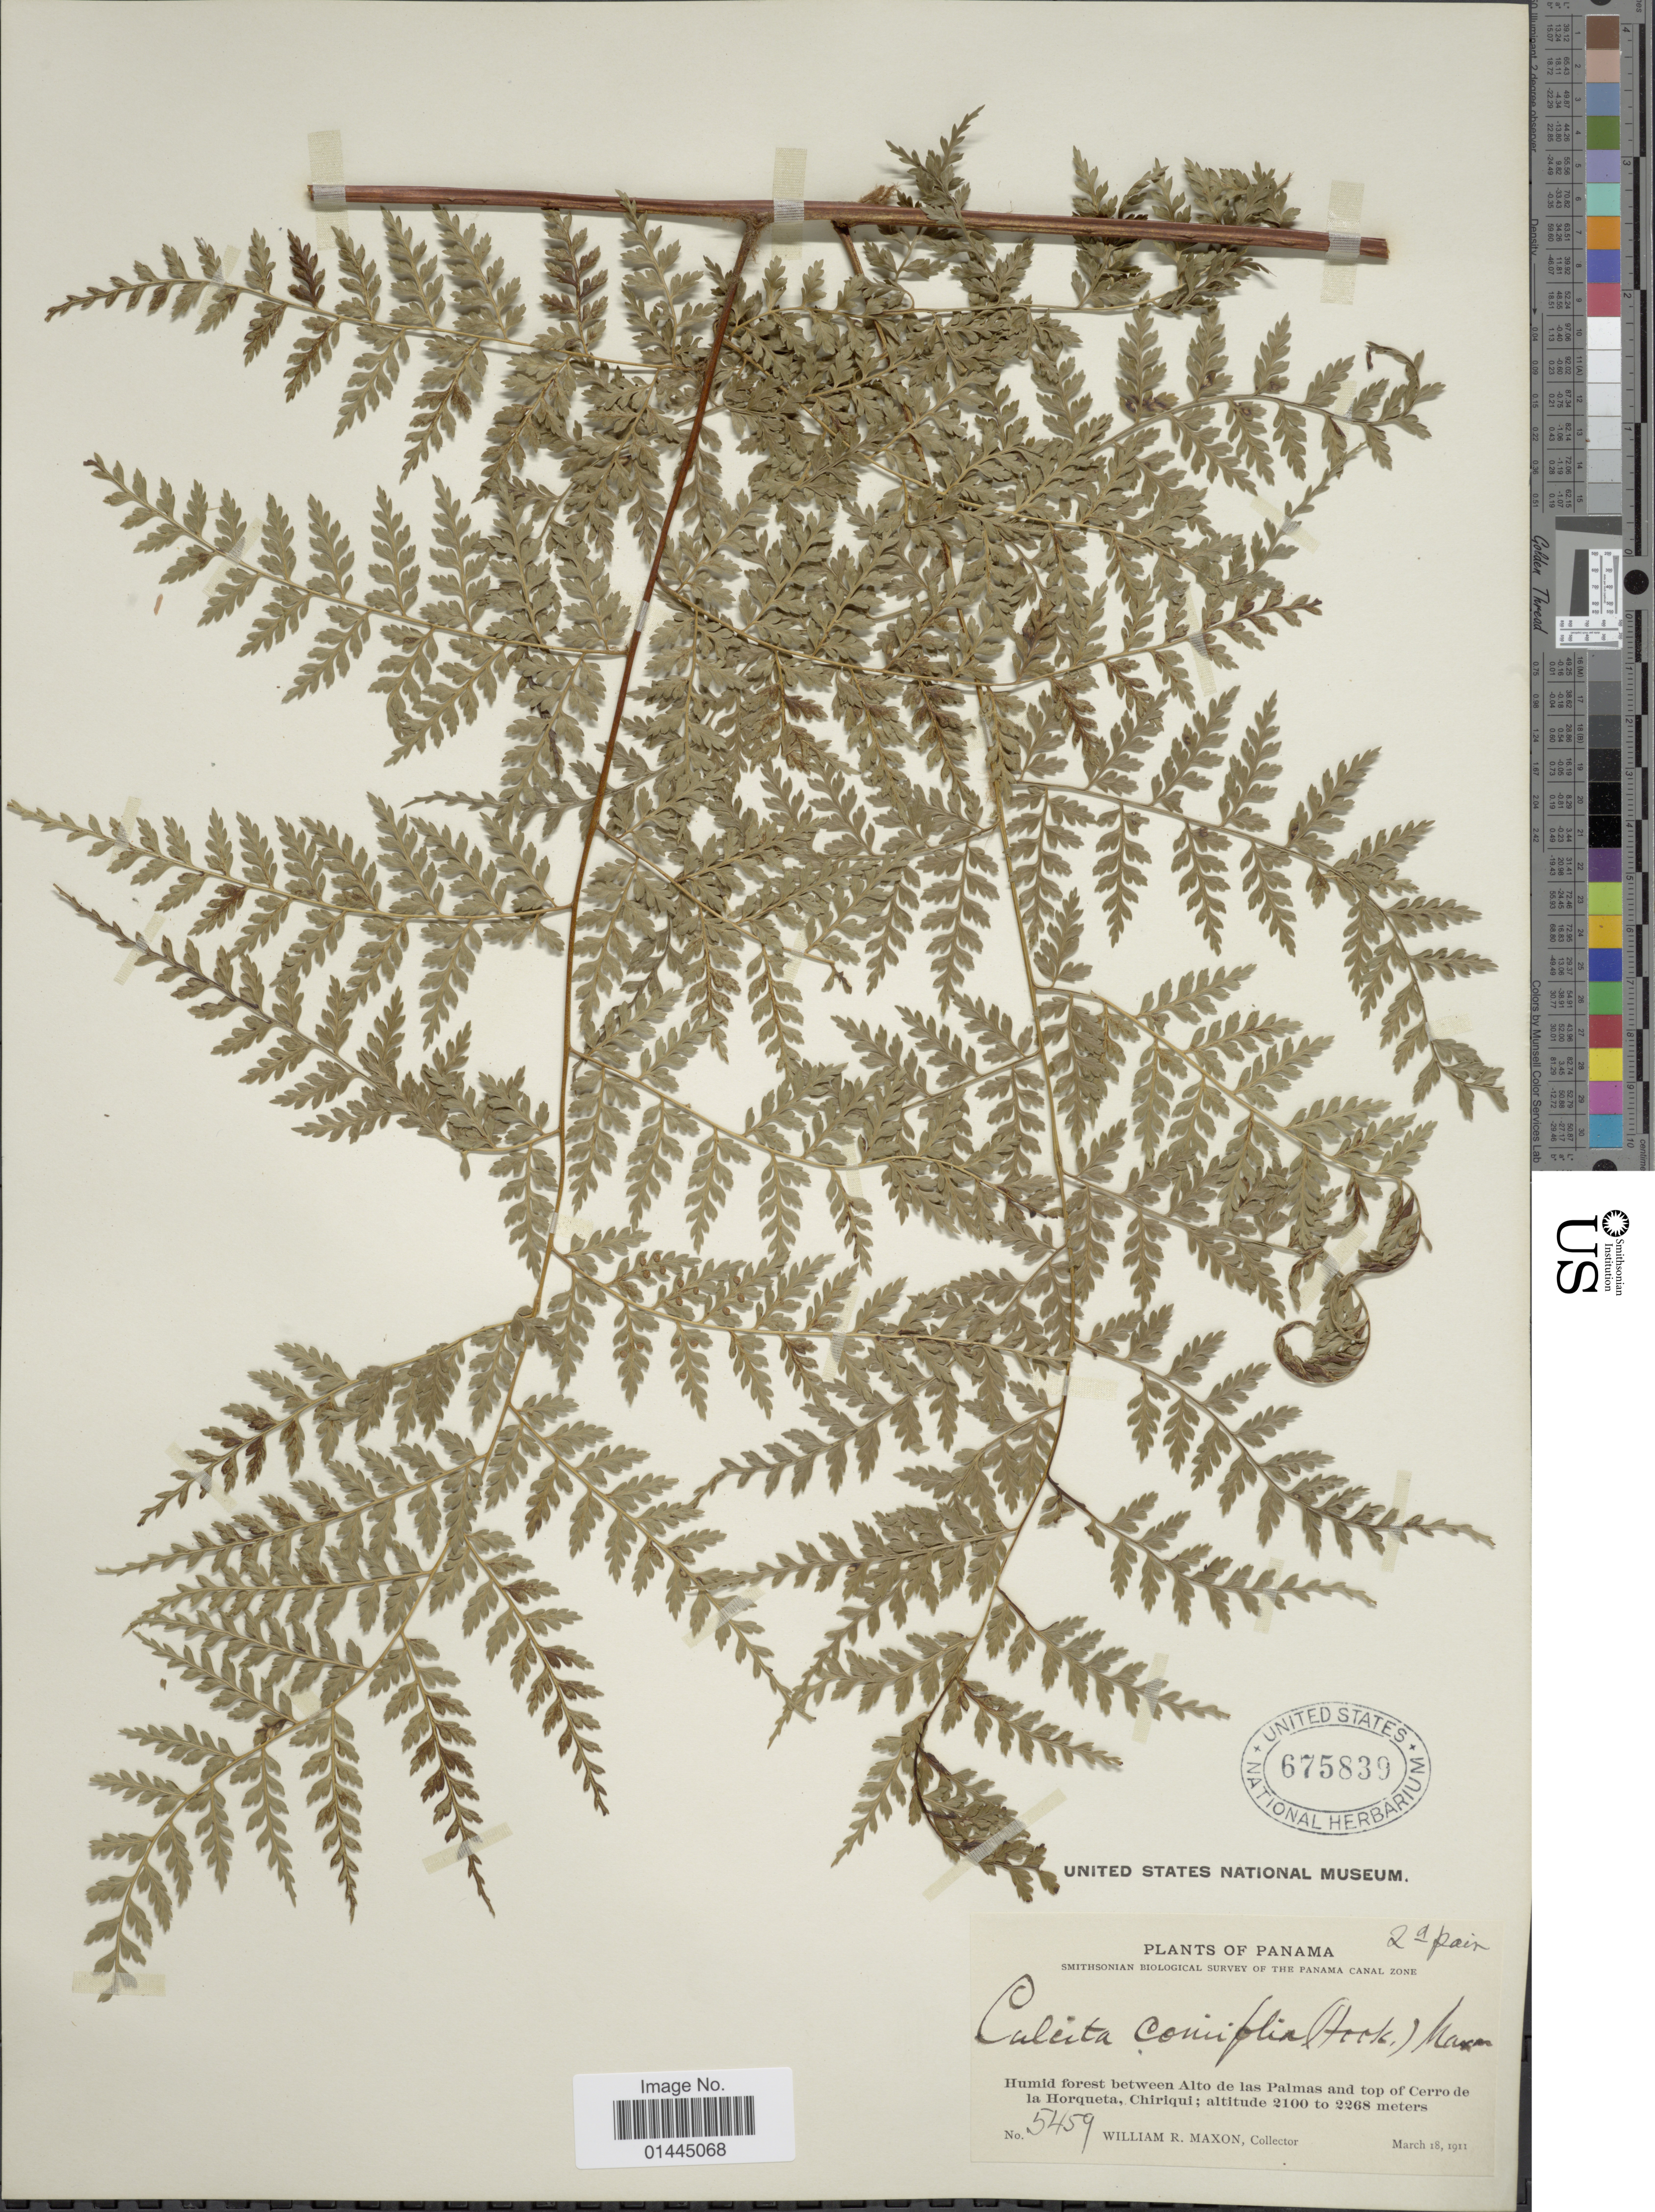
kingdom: Plantae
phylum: Tracheophyta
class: Polypodiopsida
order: Cyatheales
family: Culcitaceae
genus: Culcita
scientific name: Culcita coniifolia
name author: (Hook.) Maxon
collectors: W. R. Maxon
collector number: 5459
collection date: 1911-03-18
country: Panama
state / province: Chiriqui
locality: The Panama Canal Zone, Humid forest Alto de las Palmas and top of Cerro de la Horqueta.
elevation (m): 2100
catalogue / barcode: US 675839